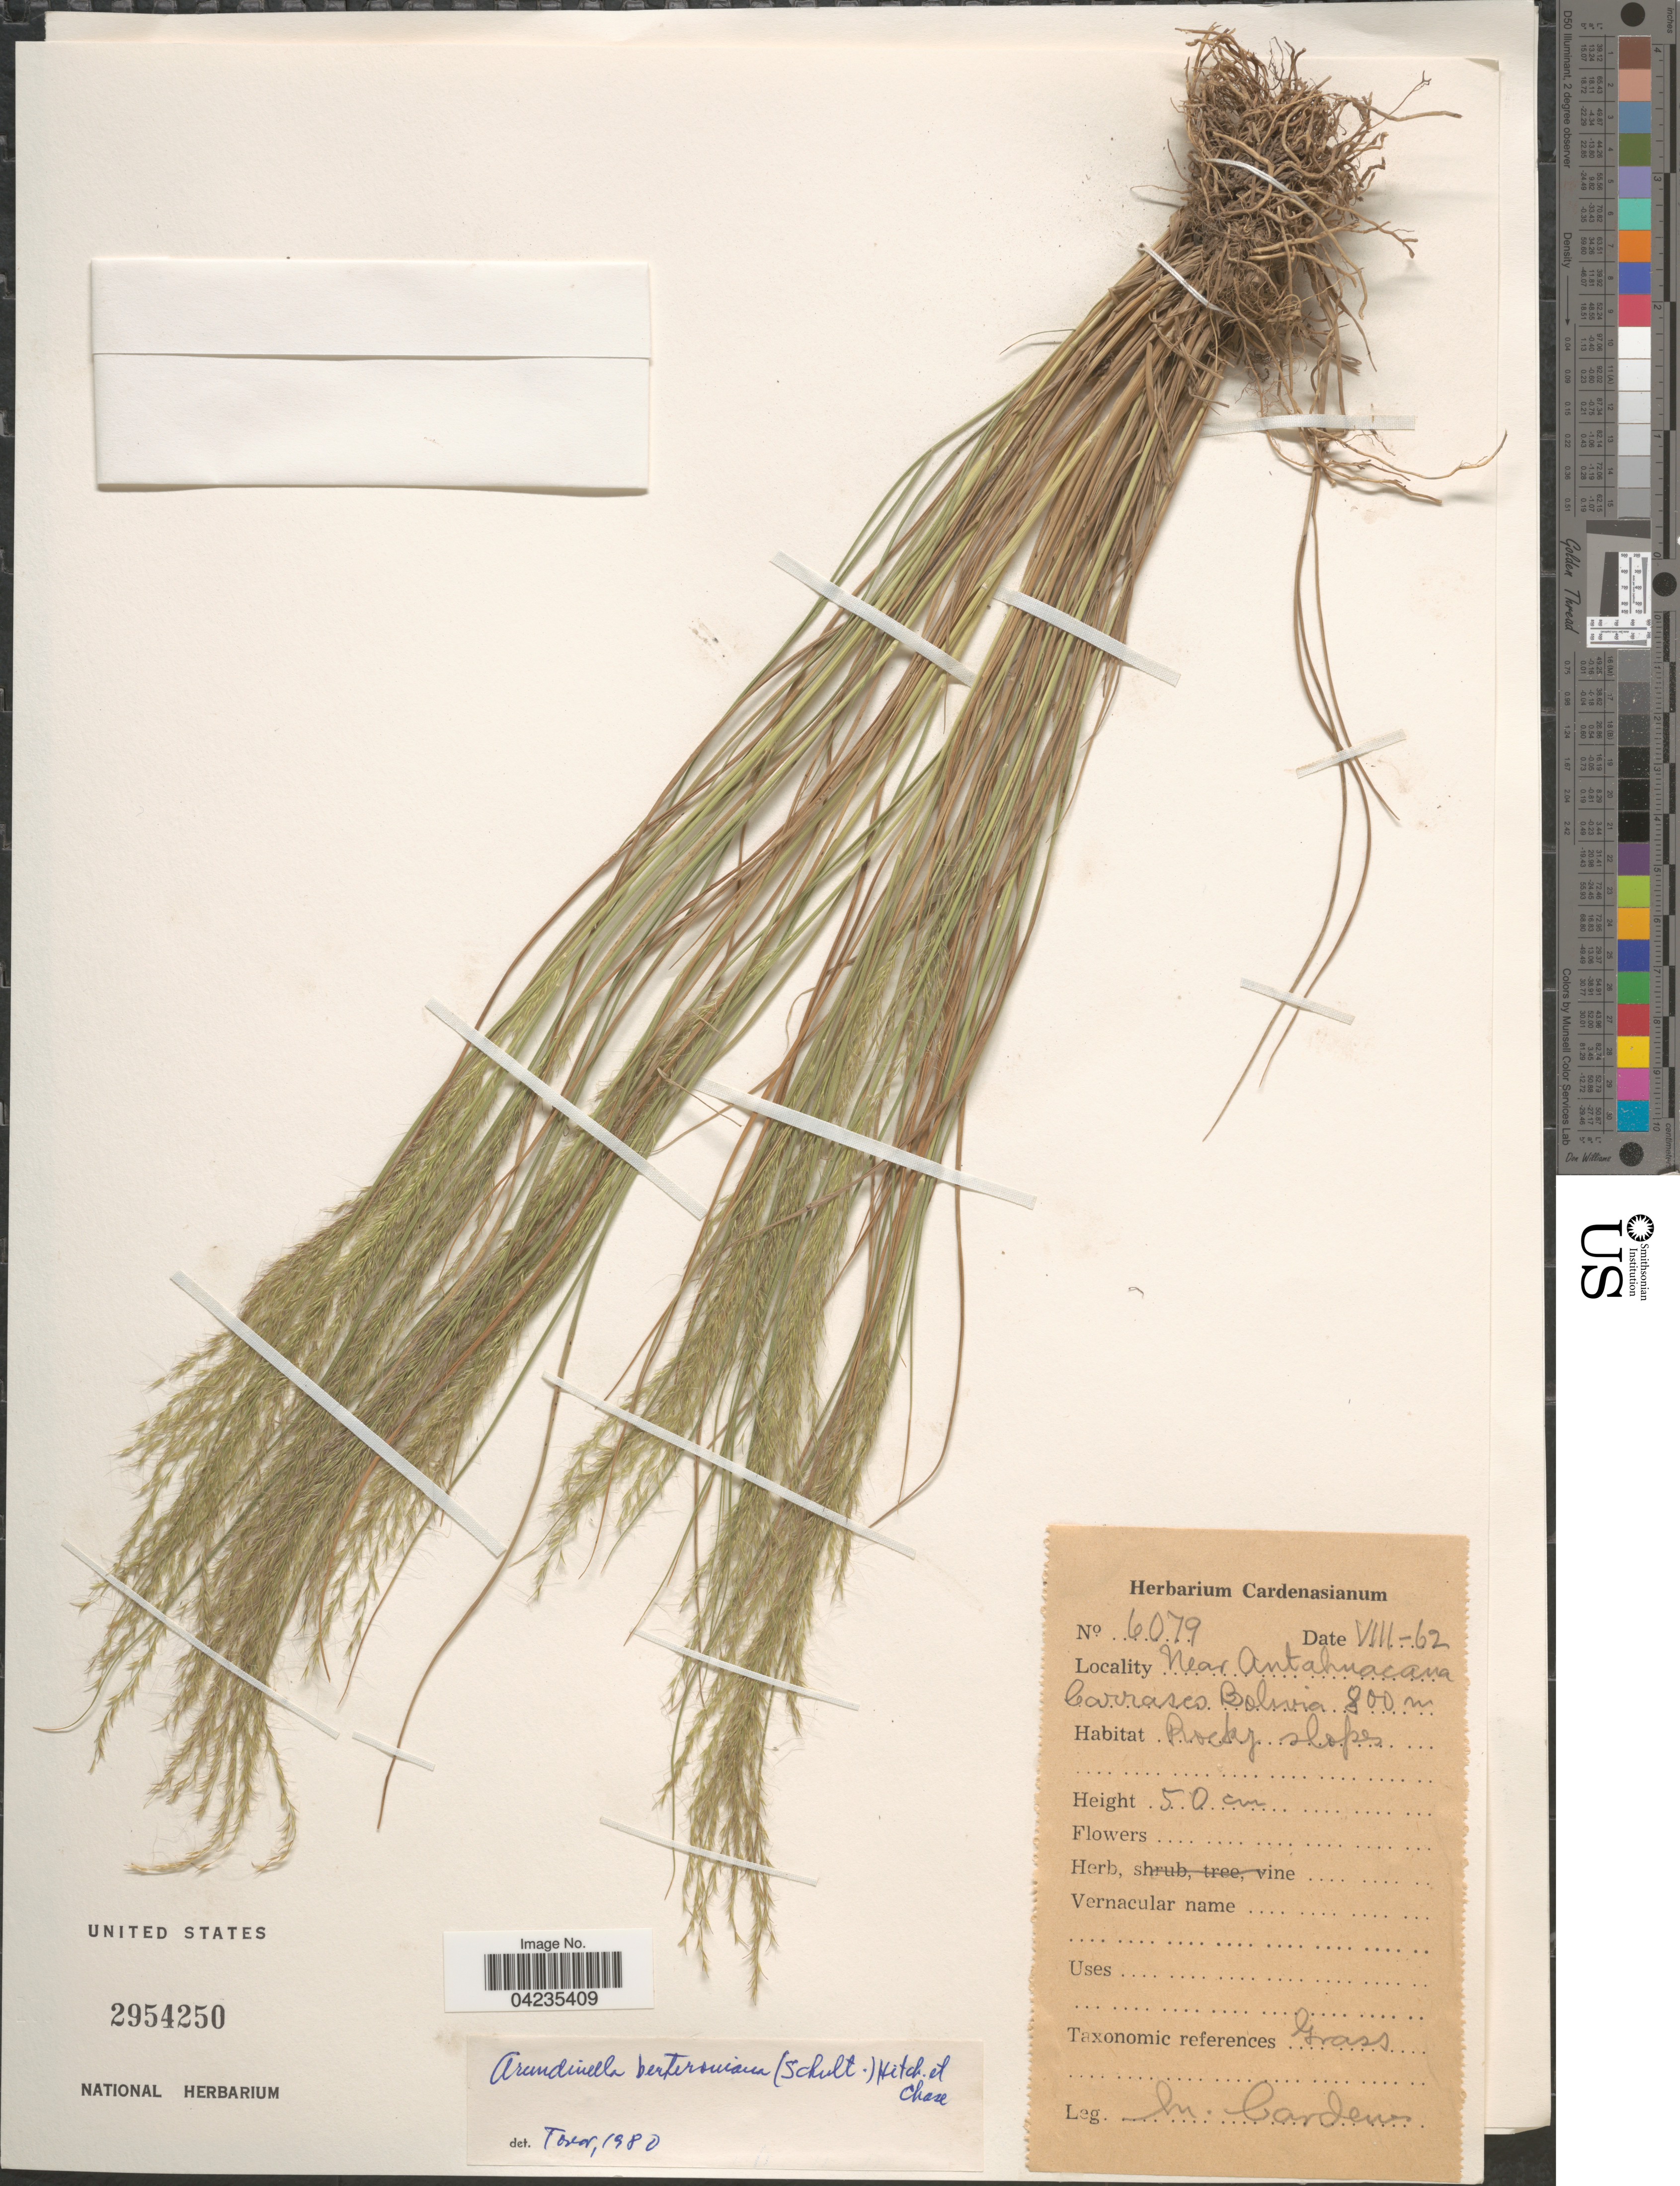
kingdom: Plantae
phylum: Tracheophyta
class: Liliopsida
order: Poales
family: Poaceae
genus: Arundinella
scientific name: Arundinella berteroniana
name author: (Schult.) Hitchc. & Chase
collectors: M. Cárdenas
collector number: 6079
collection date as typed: Transcribed d/m/y: /8/62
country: Bolivia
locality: Near Antahuacana Carrasco.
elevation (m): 800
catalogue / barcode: US 2954250